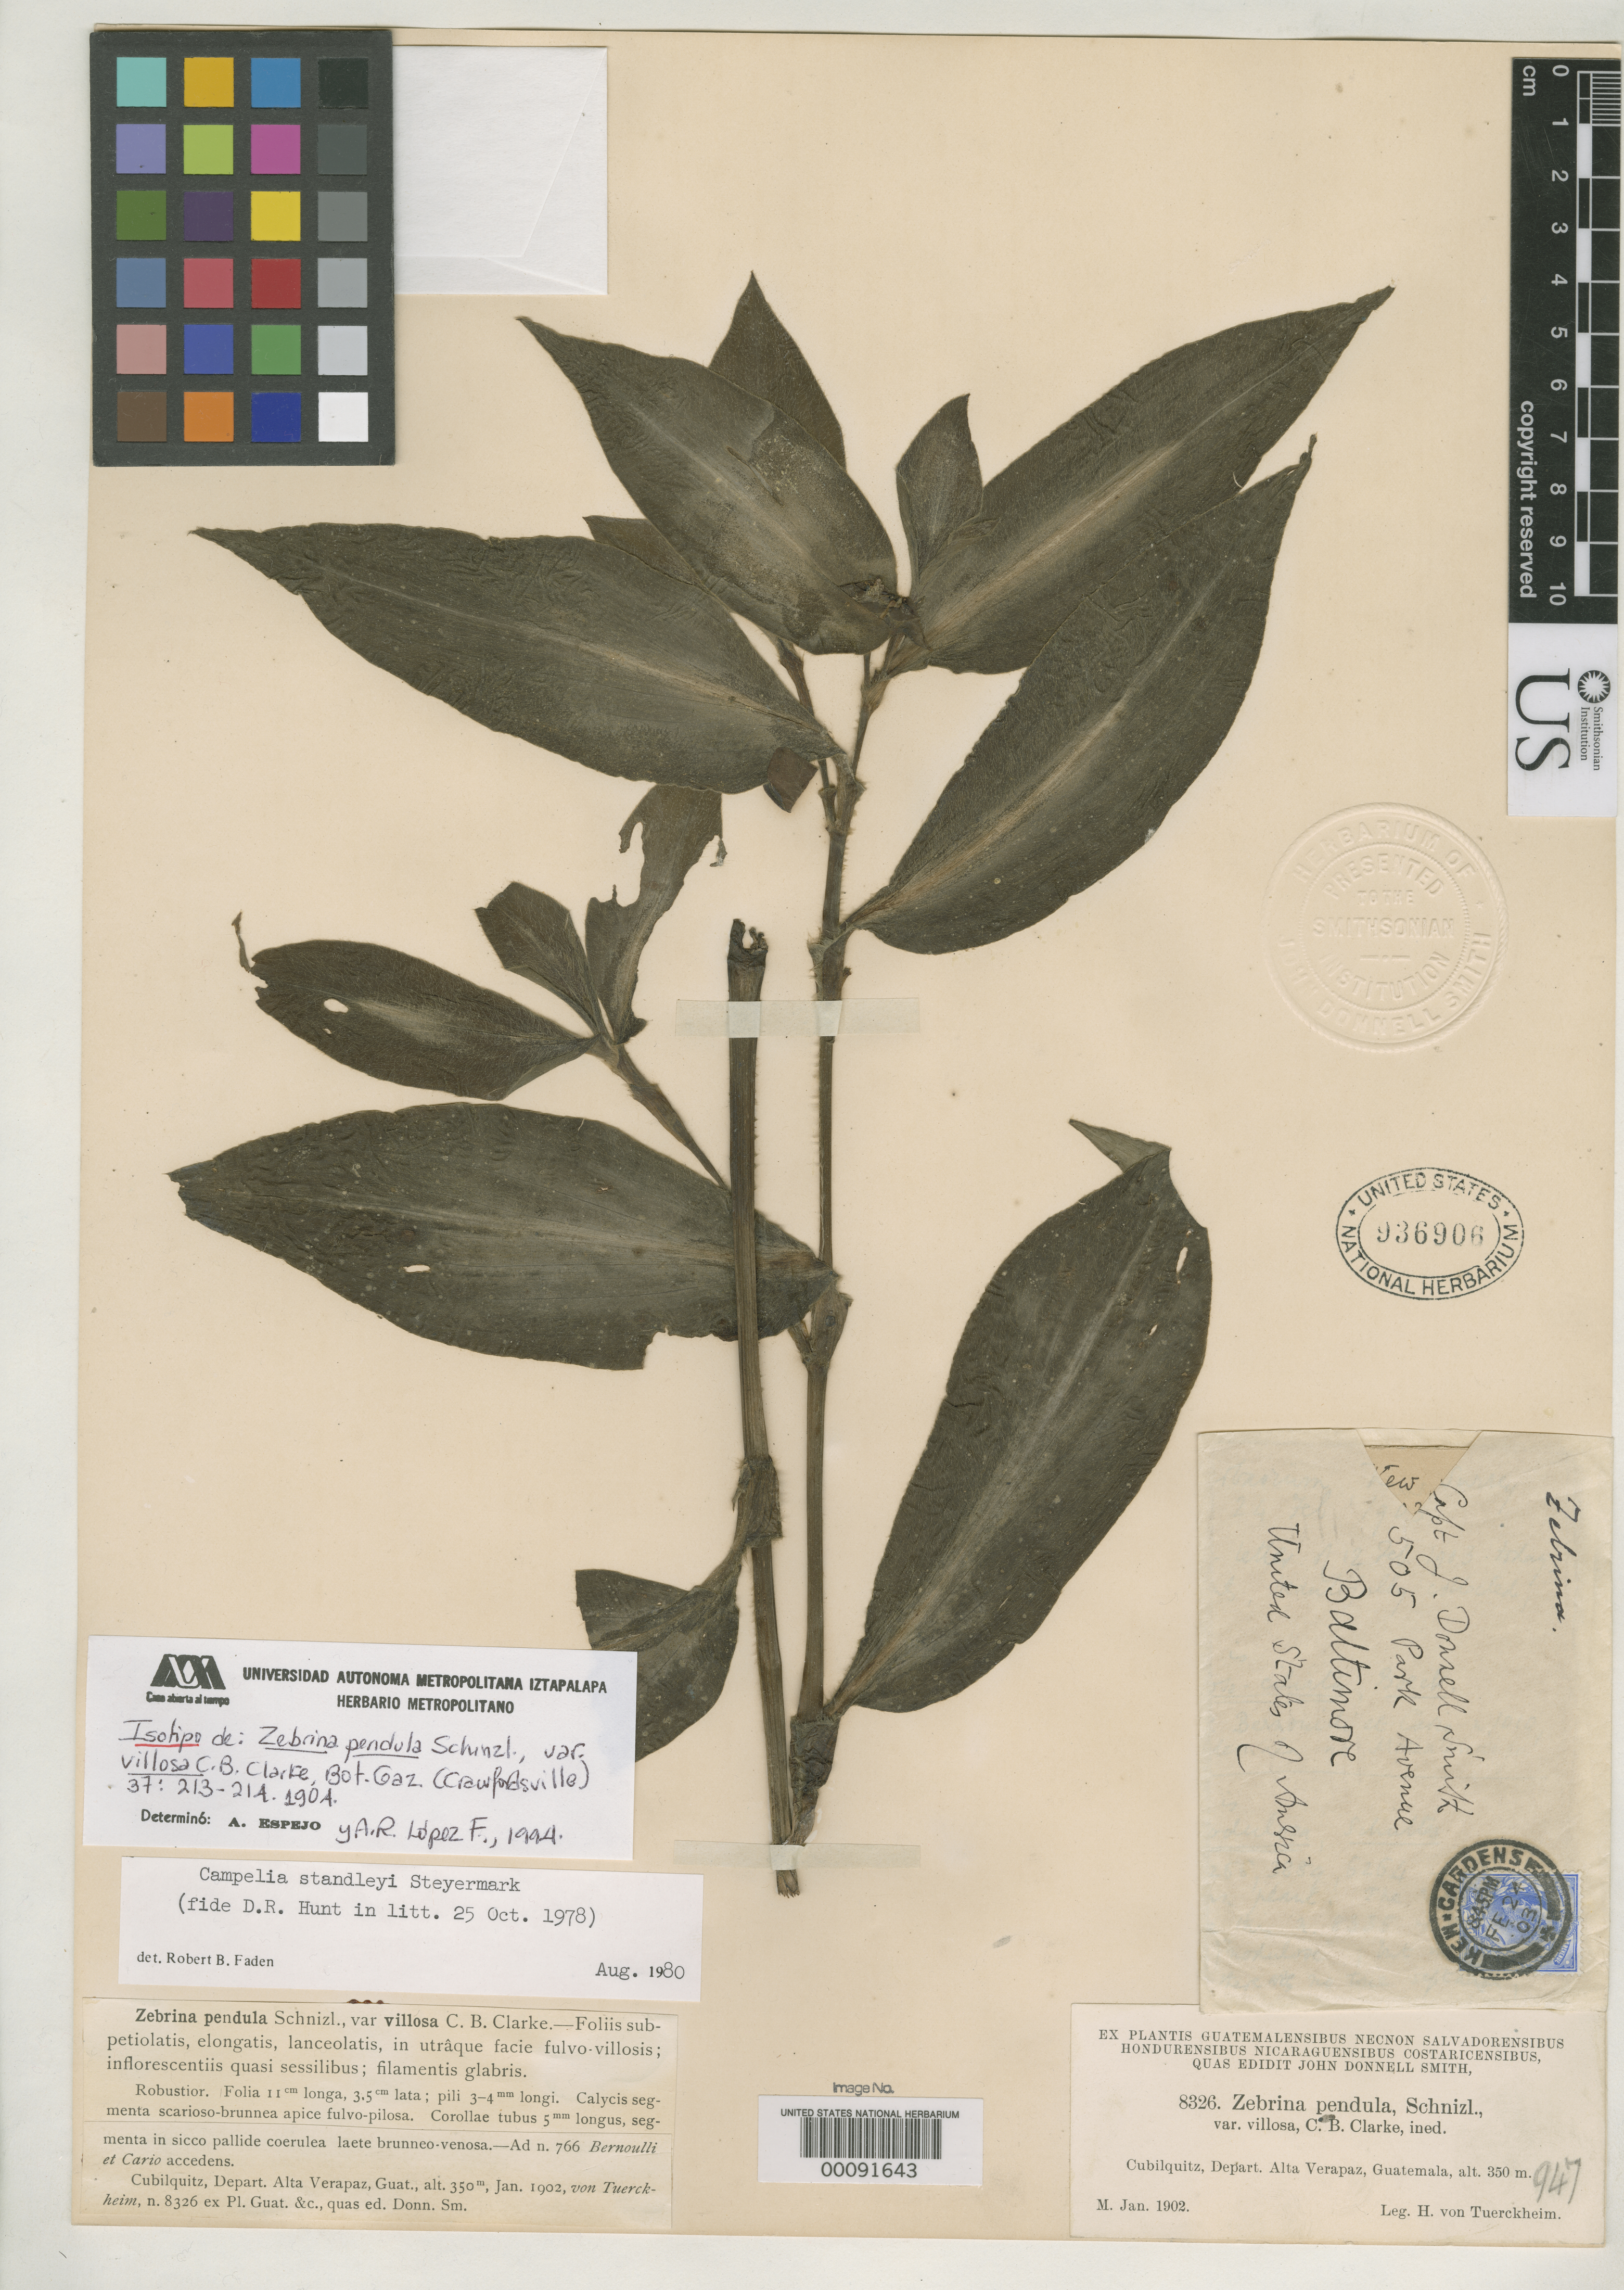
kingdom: Plantae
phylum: Tracheophyta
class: Liliopsida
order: Commelinales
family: Commelinaceae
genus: Zebrina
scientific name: Zebrina pendula var. villosa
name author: C.B. Clarke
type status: Isotype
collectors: H. von Türckheim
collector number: J.D.S. 8326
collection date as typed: Jan 1902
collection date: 1902-01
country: Guatemala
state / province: Alta Verapaz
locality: Cubilquitz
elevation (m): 350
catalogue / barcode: US 936906